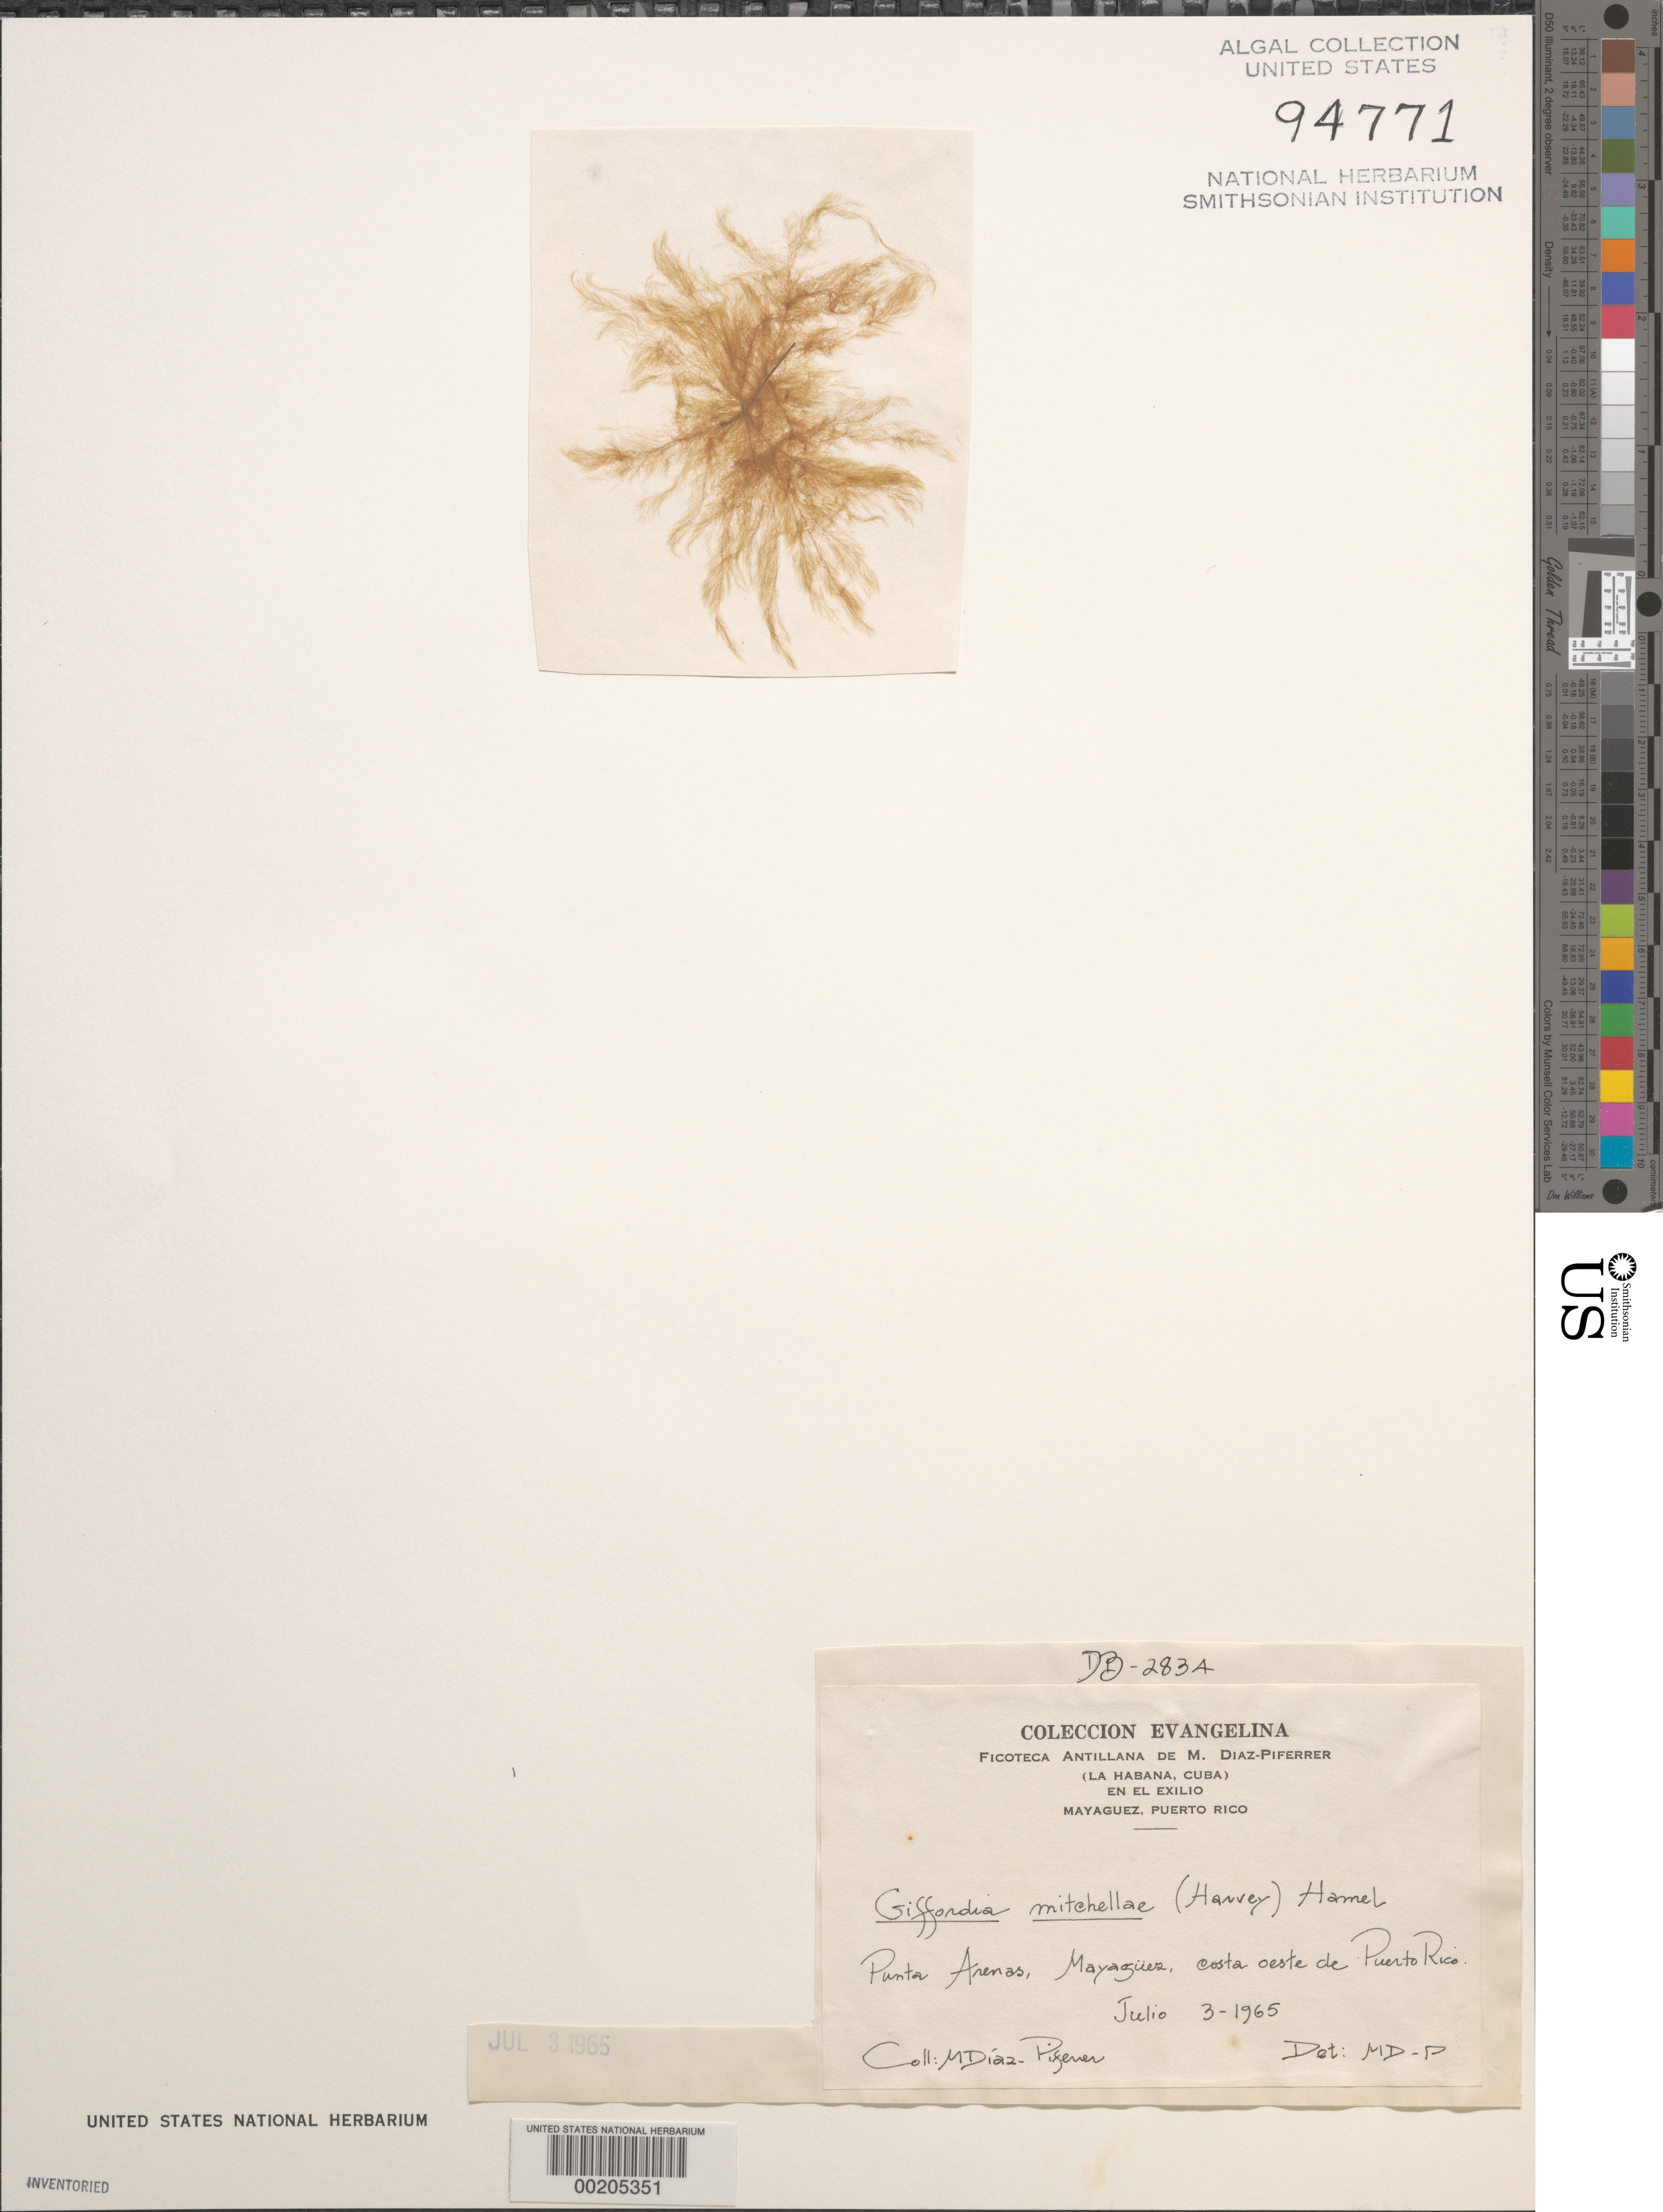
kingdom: Chromista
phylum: Ochrophyta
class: Phaeophyceae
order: Ectocarpales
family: Acinetosporaceae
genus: Feldmannia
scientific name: Feldmannia mitchelliae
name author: (Harv.) H.-S. Kim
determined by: Algae name updating Project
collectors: M. Diaz-Piferrer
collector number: Db-2834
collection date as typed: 03 Jul 1965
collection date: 1965-07-03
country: Puerto Rico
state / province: Mayaguez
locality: Punta arenas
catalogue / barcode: US 94771